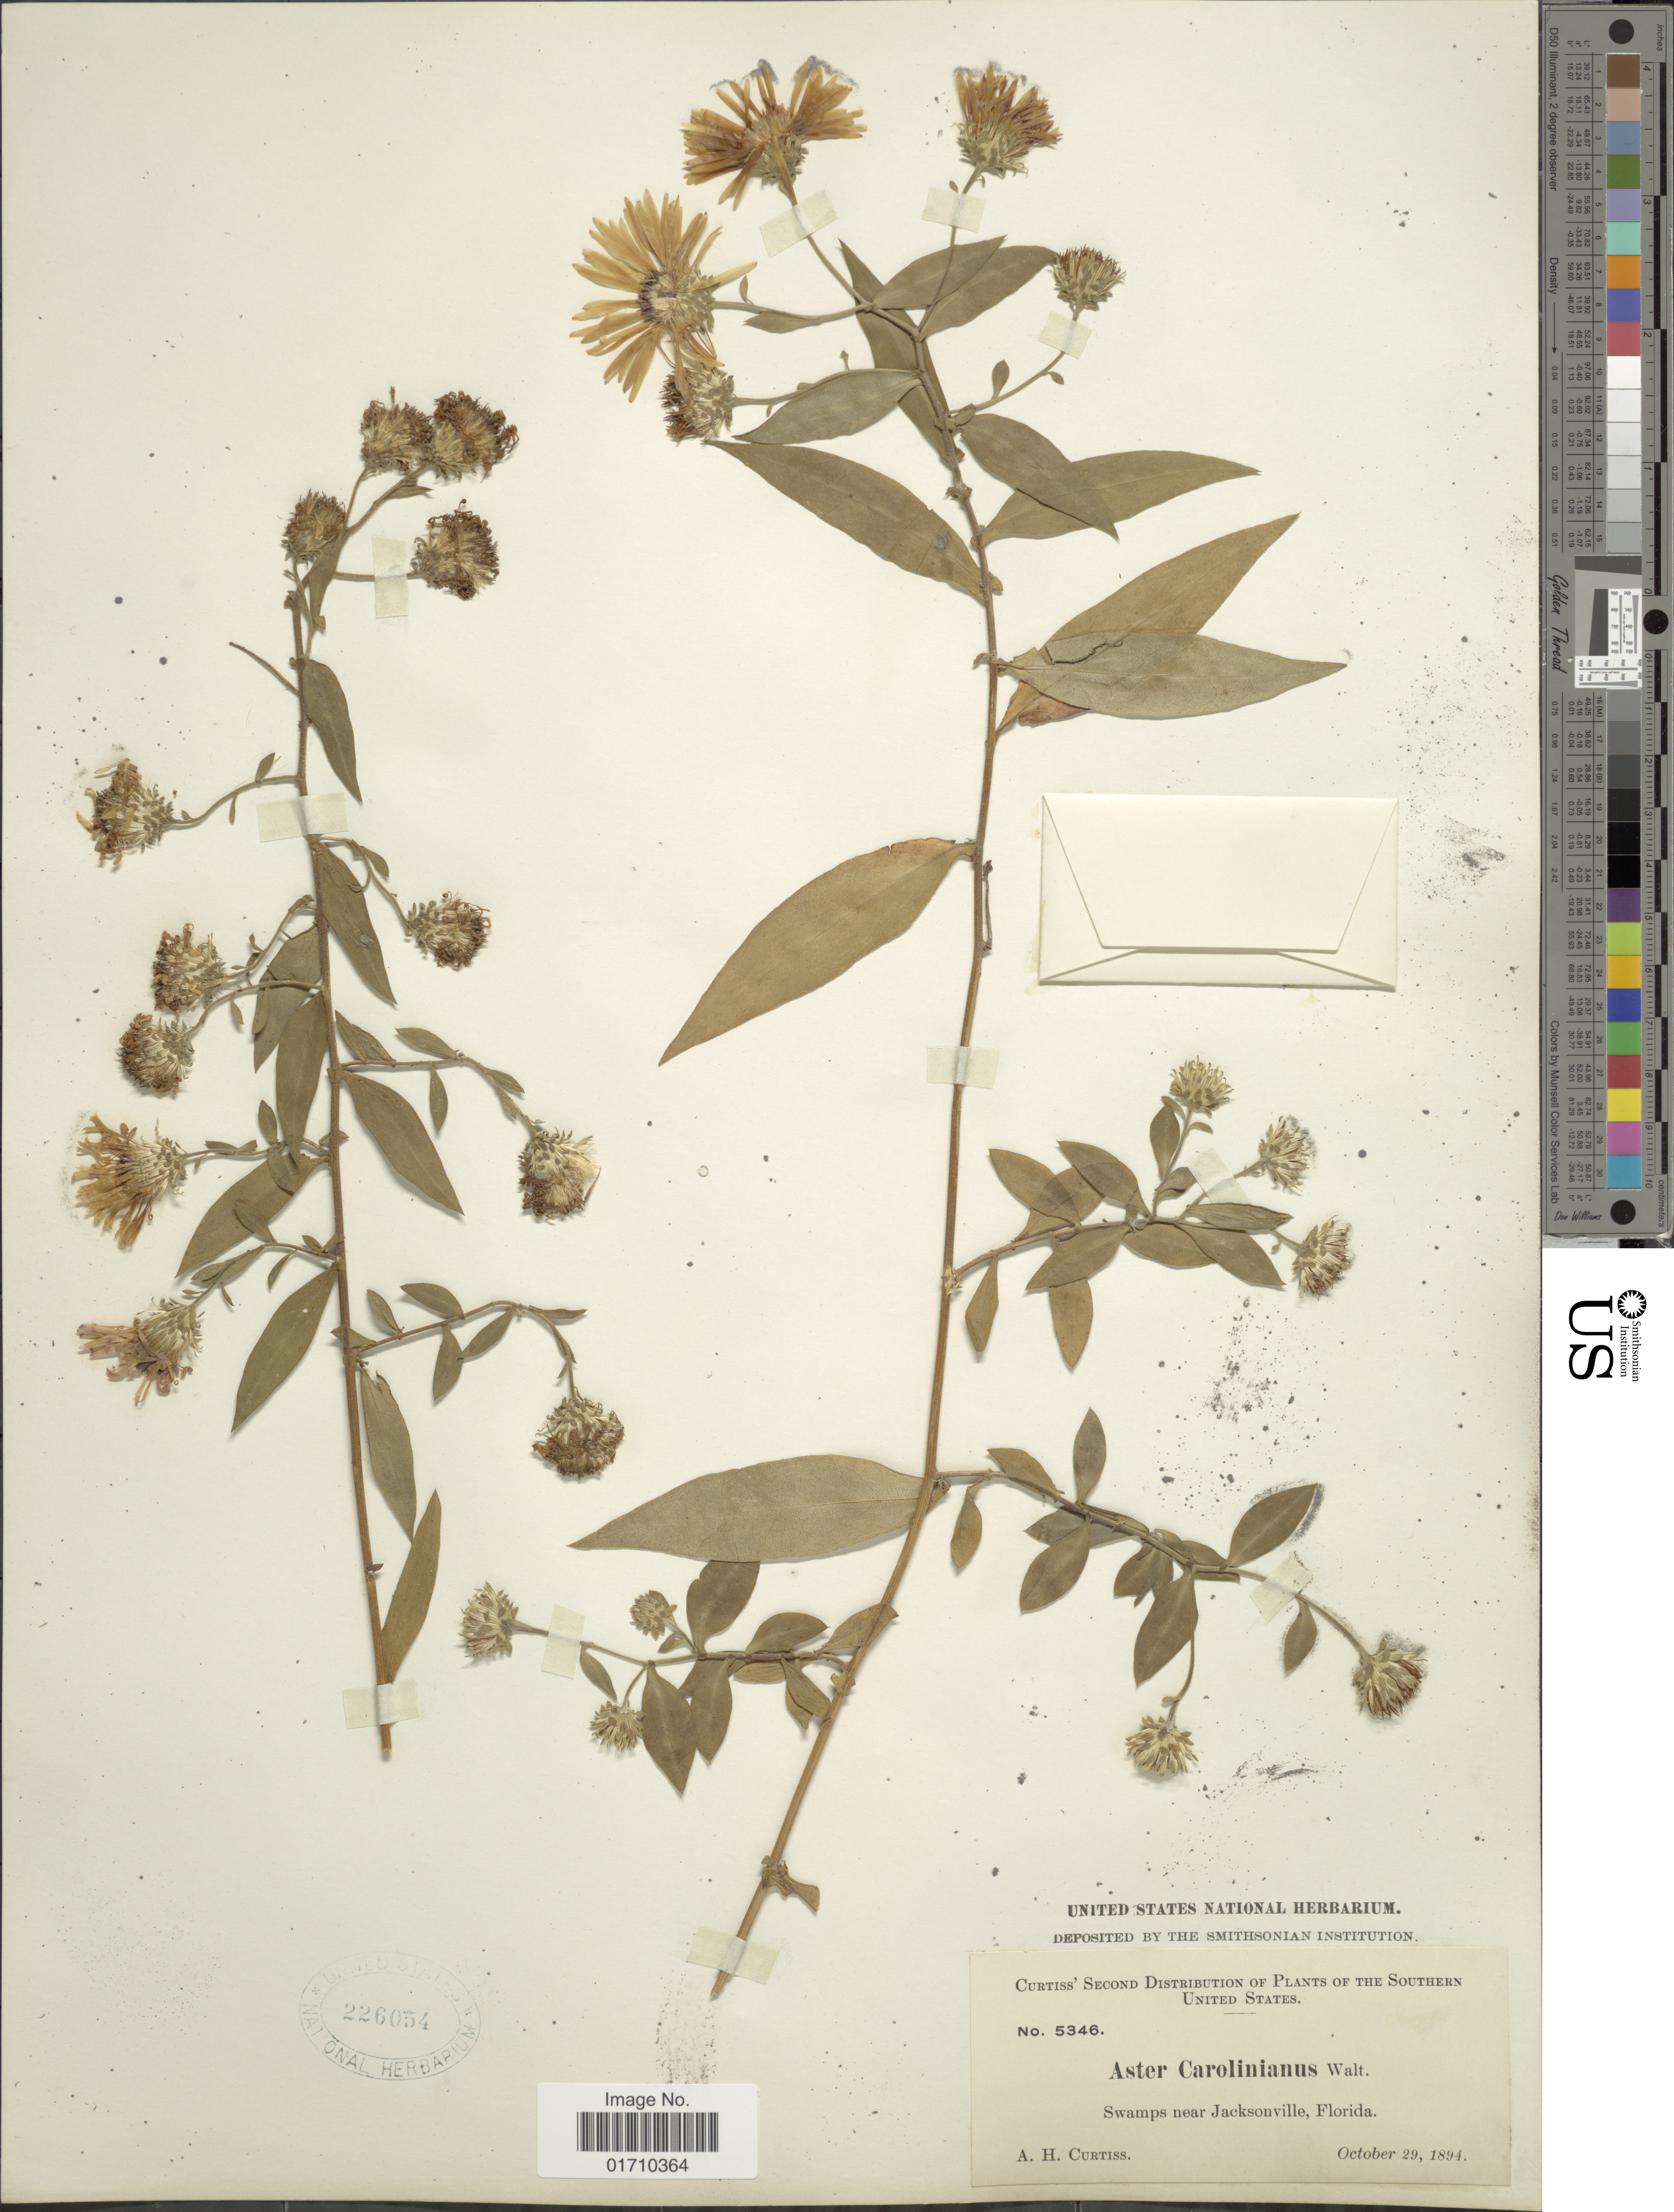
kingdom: Plantae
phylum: Tracheophyta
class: Magnoliopsida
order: Asterales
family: Asteraceae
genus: Ampelaster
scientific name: Ampelaster carolinianus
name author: (Walter) G.L. Nesom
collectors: A. H. Curtiss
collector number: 5346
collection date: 1894-10-29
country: United States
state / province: Florida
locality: Swamps near Jacksonville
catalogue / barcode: US 226054